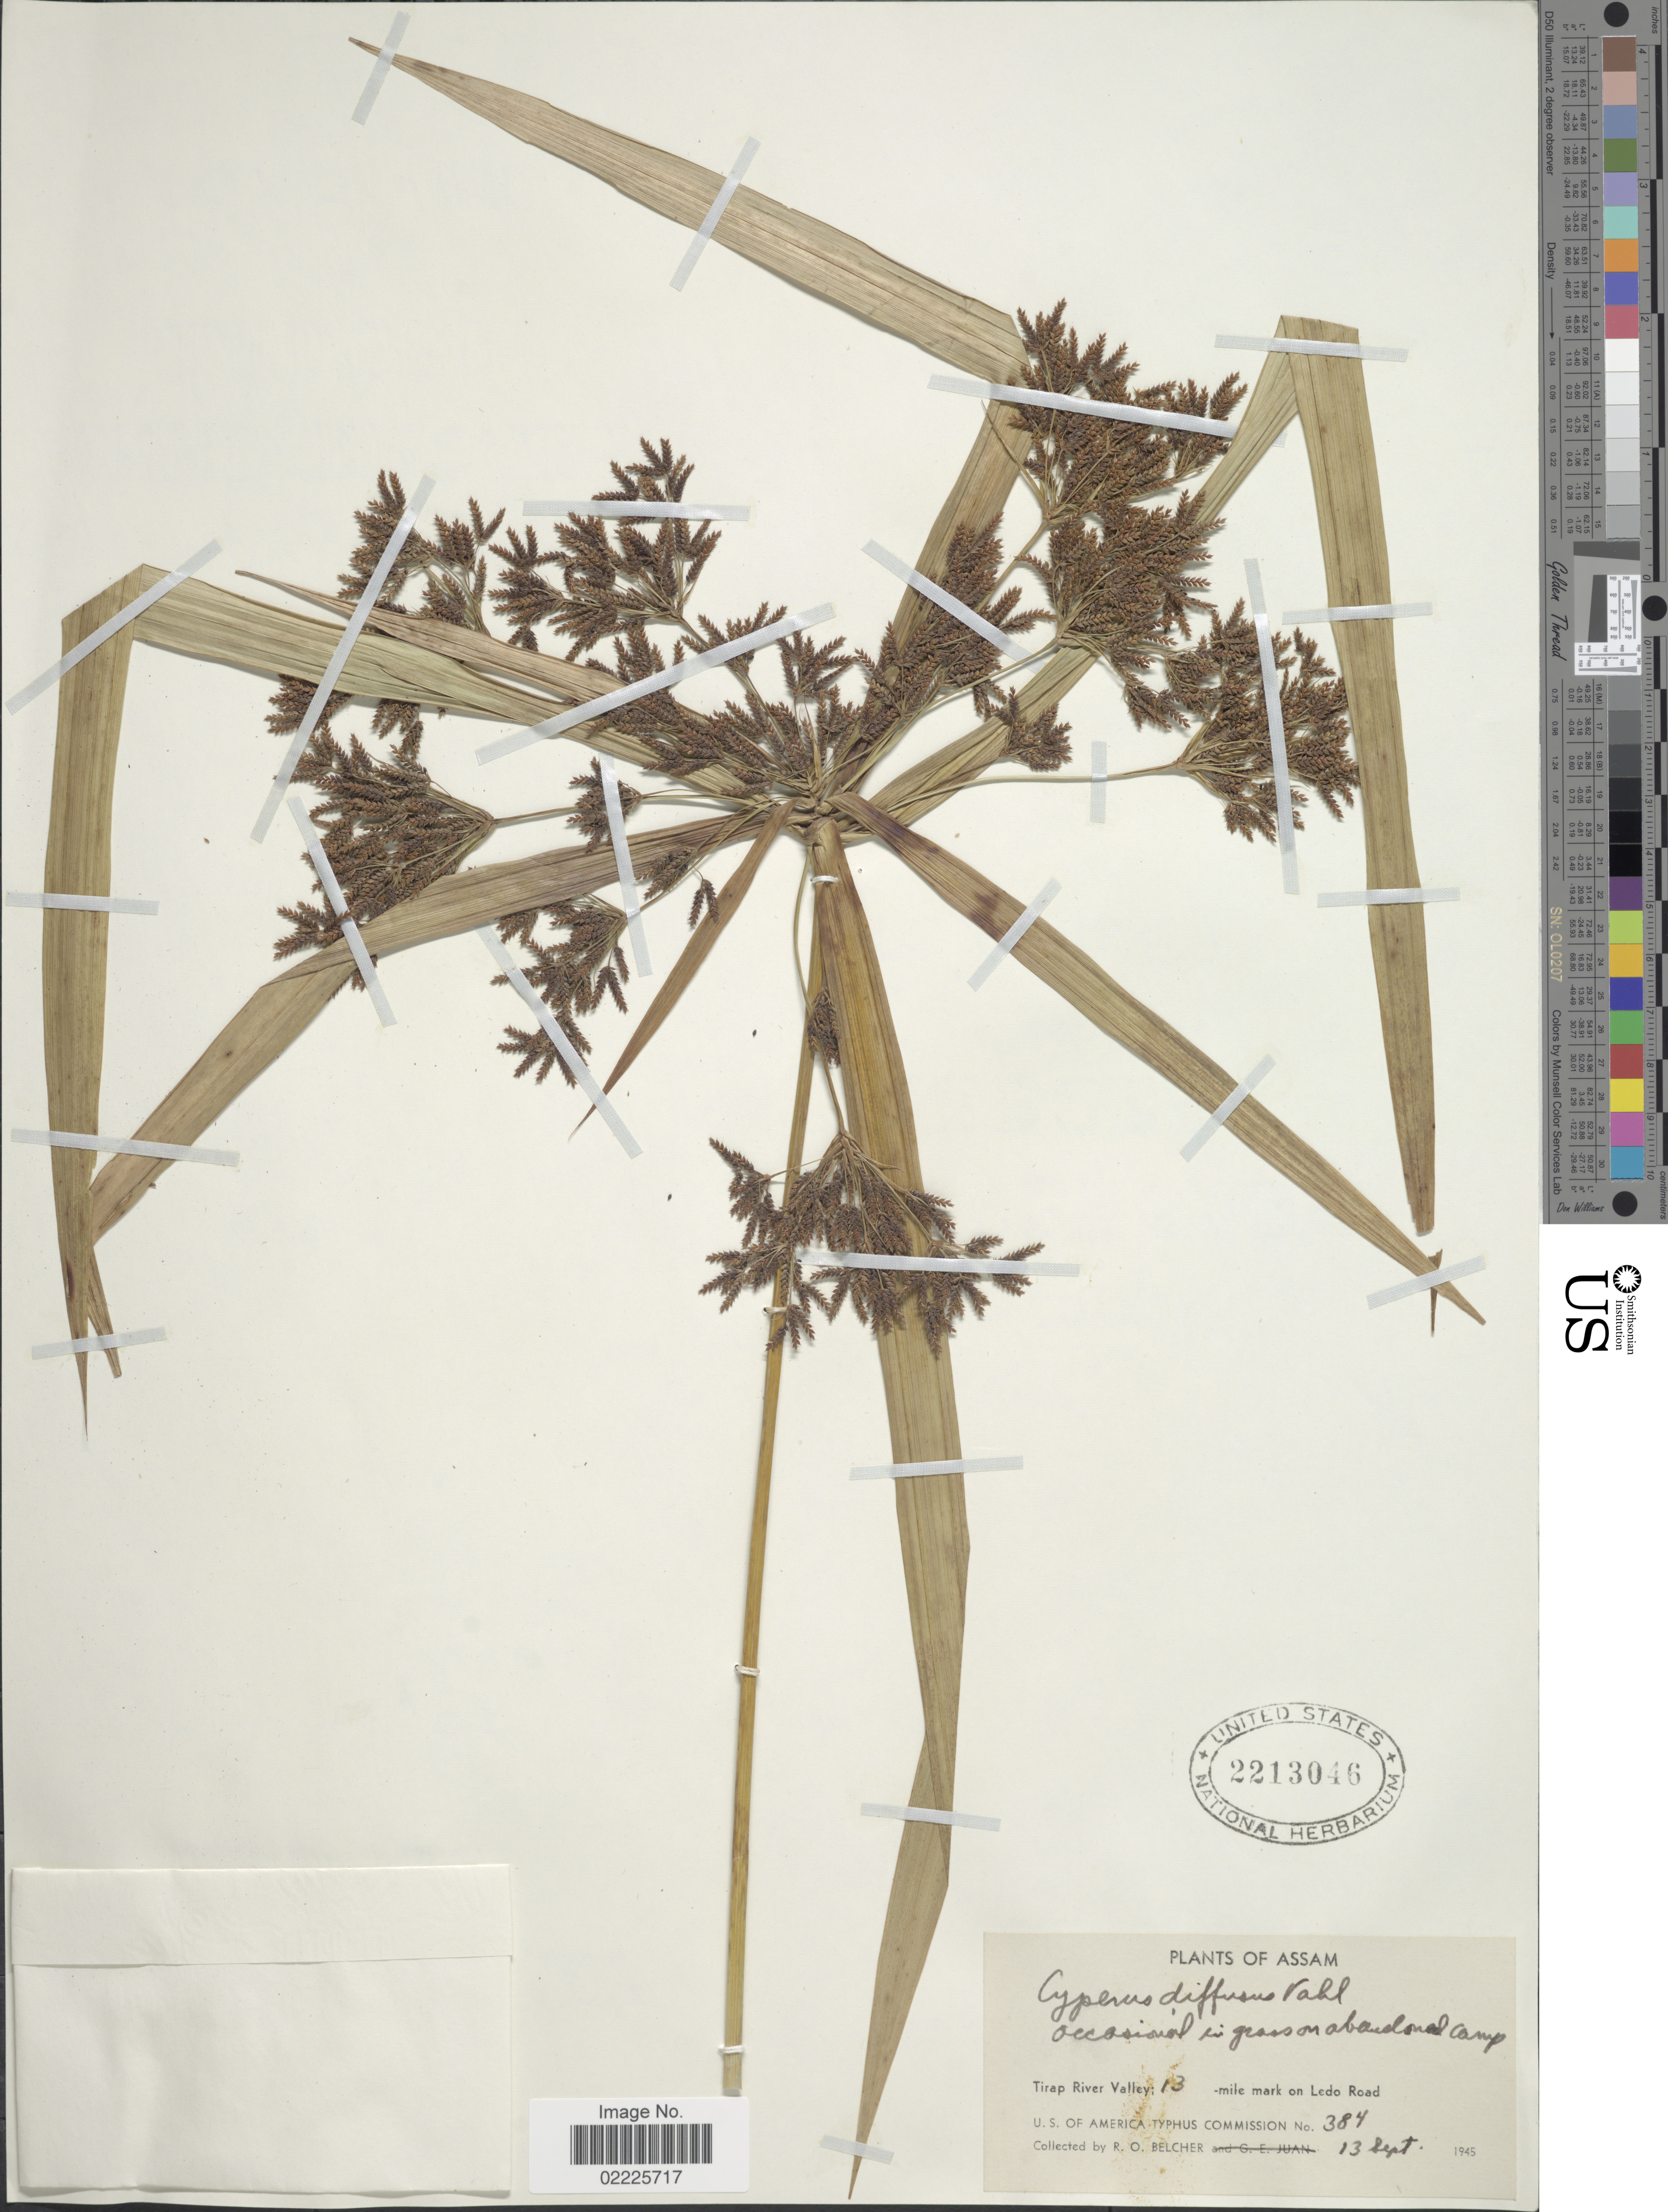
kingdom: Plantae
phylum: Tracheophyta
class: Liliopsida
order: Poales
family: Cyperaceae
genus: Cyperus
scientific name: Cyperus diffusus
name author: Vahl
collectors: R. Belcher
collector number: U.S. America Typhus Commission 384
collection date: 1945-09-13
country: India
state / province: Assam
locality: Occasional in grass on abandoned camp, Tirap River Valley: 13-mile mark on Ledo Road.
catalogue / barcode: US 2213046